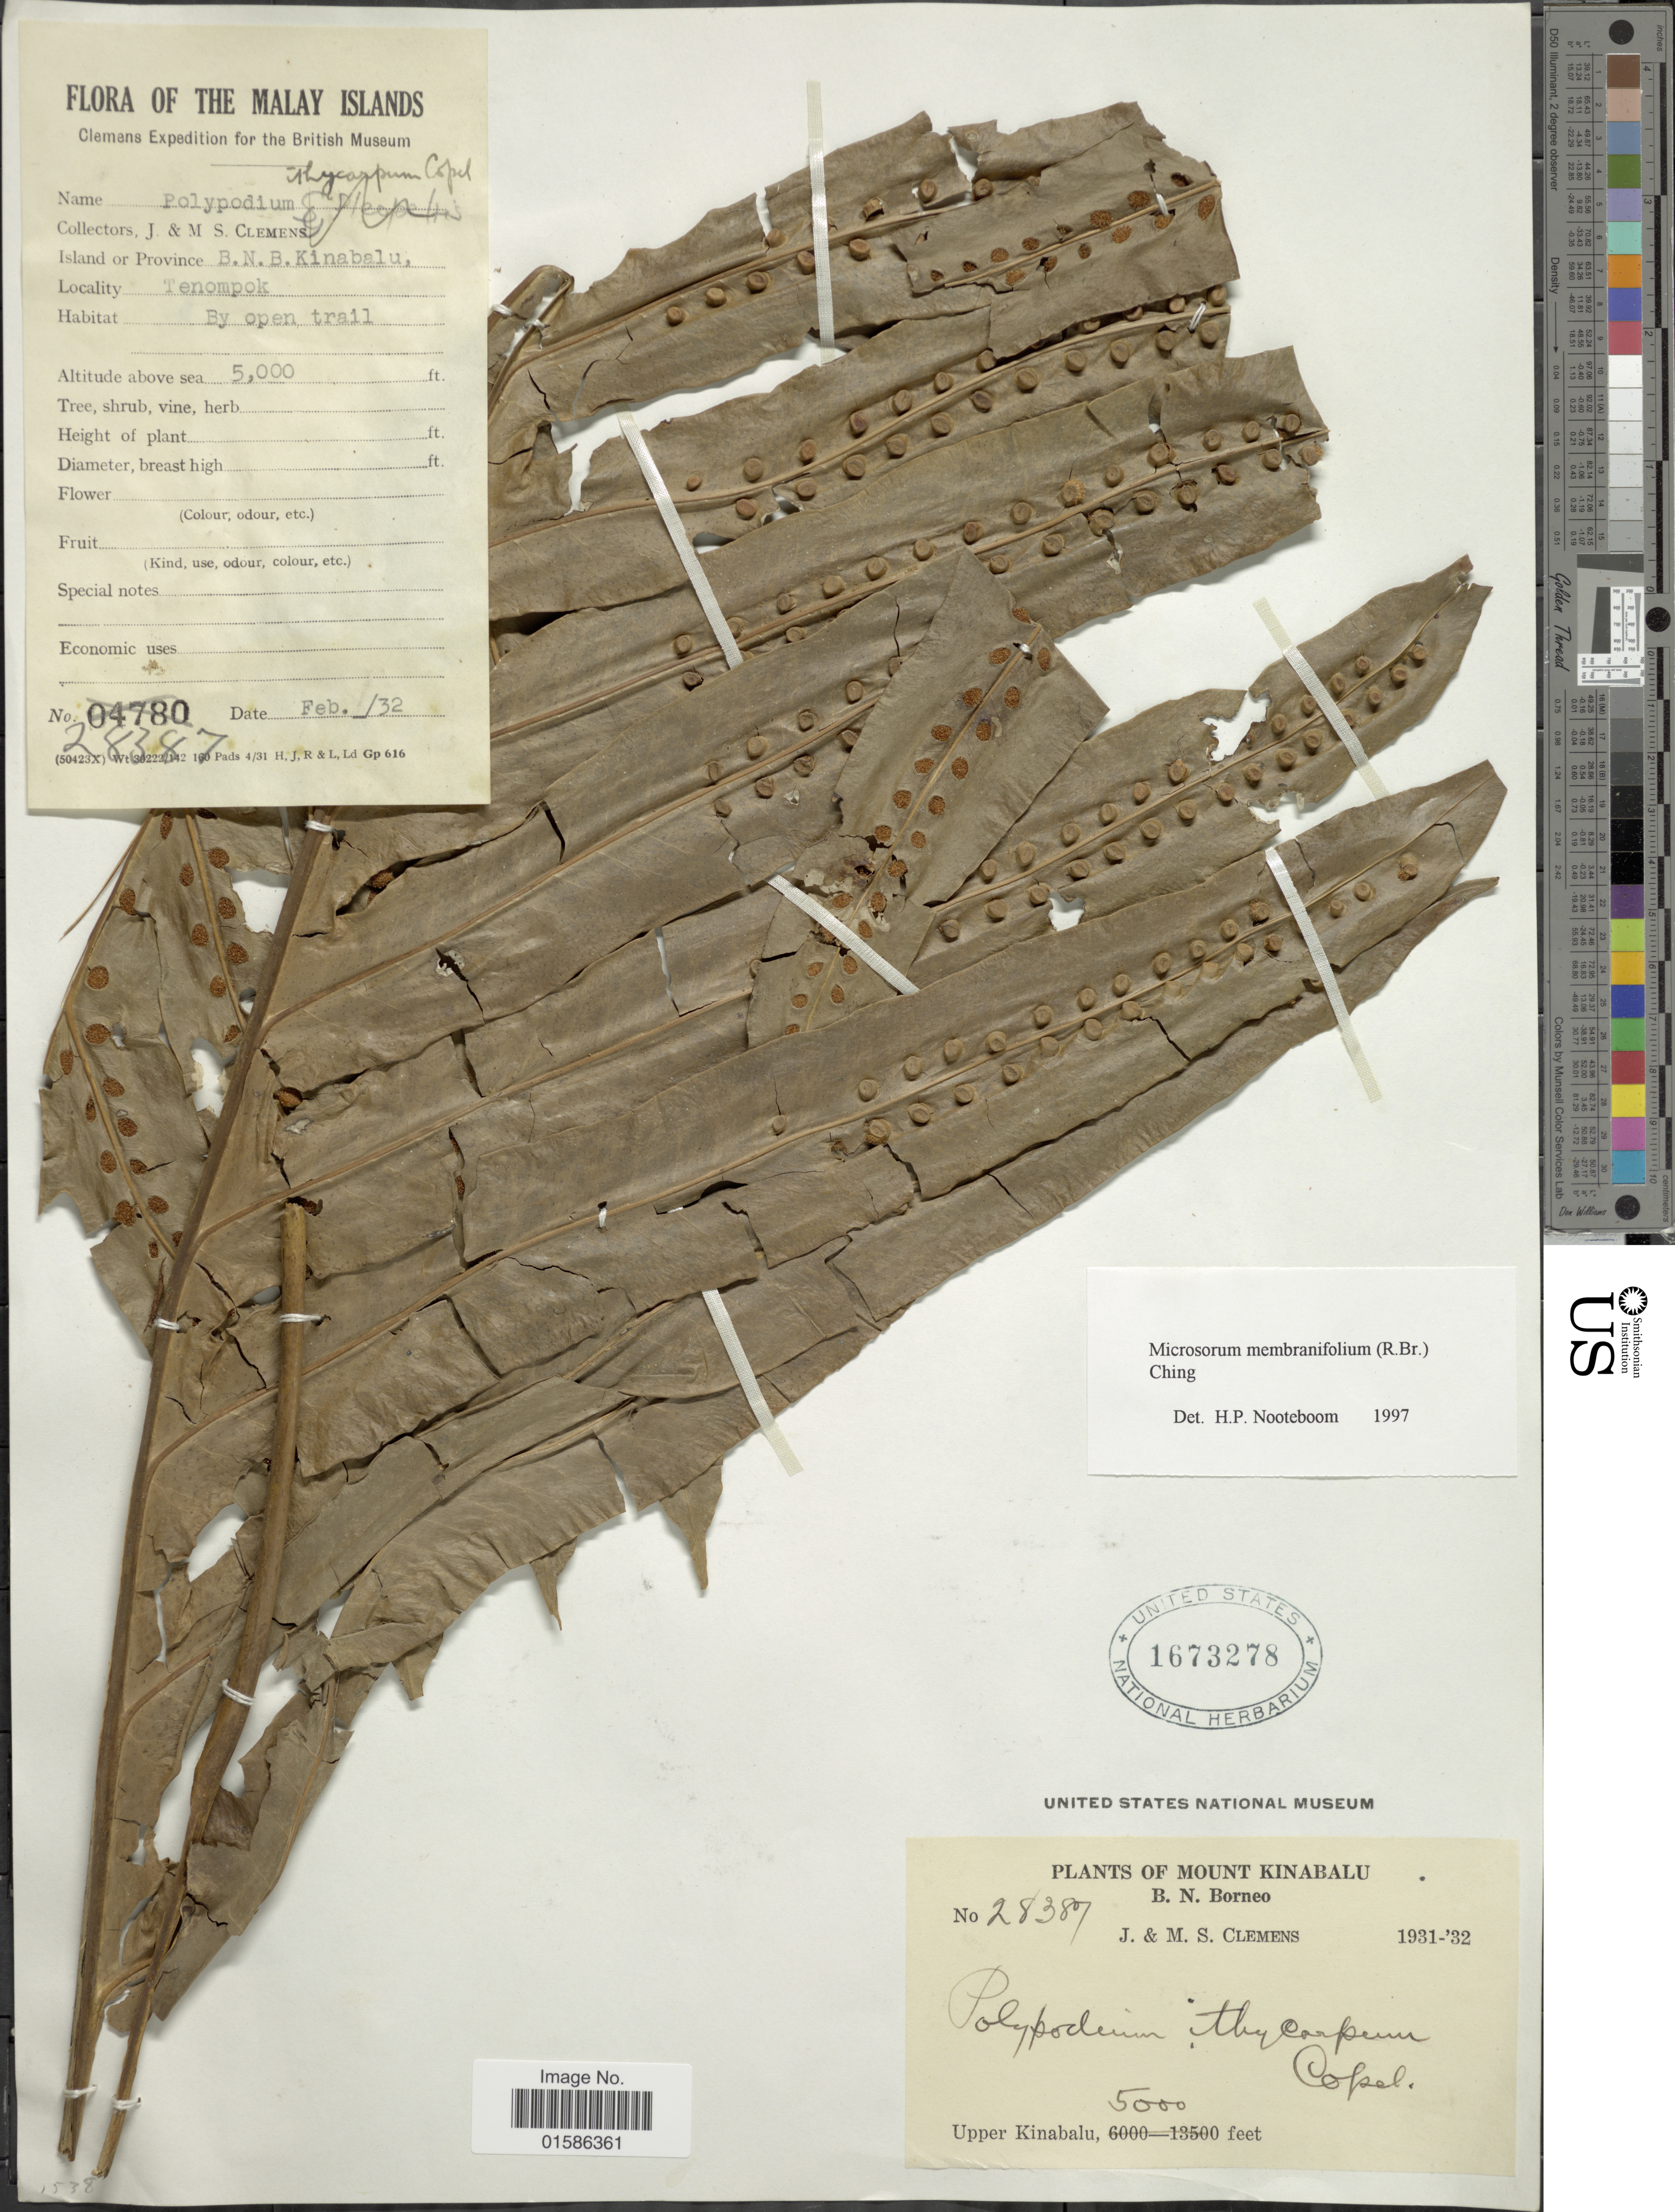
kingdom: Plantae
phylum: Tracheophyta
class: Polypodiopsida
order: Polypodiales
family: Polypodiaceae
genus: Microsorum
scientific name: Microsorum membranifolium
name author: (R. Br.) Ching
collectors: J. Clemens & M. S. Clemens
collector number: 28387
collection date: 1932-02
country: Malaysia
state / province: Sabah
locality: Mount Kinabalu, B.N.Borneo, Kinabalu, The Malay Islands, Tenompok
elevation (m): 1524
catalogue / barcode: US 1673278